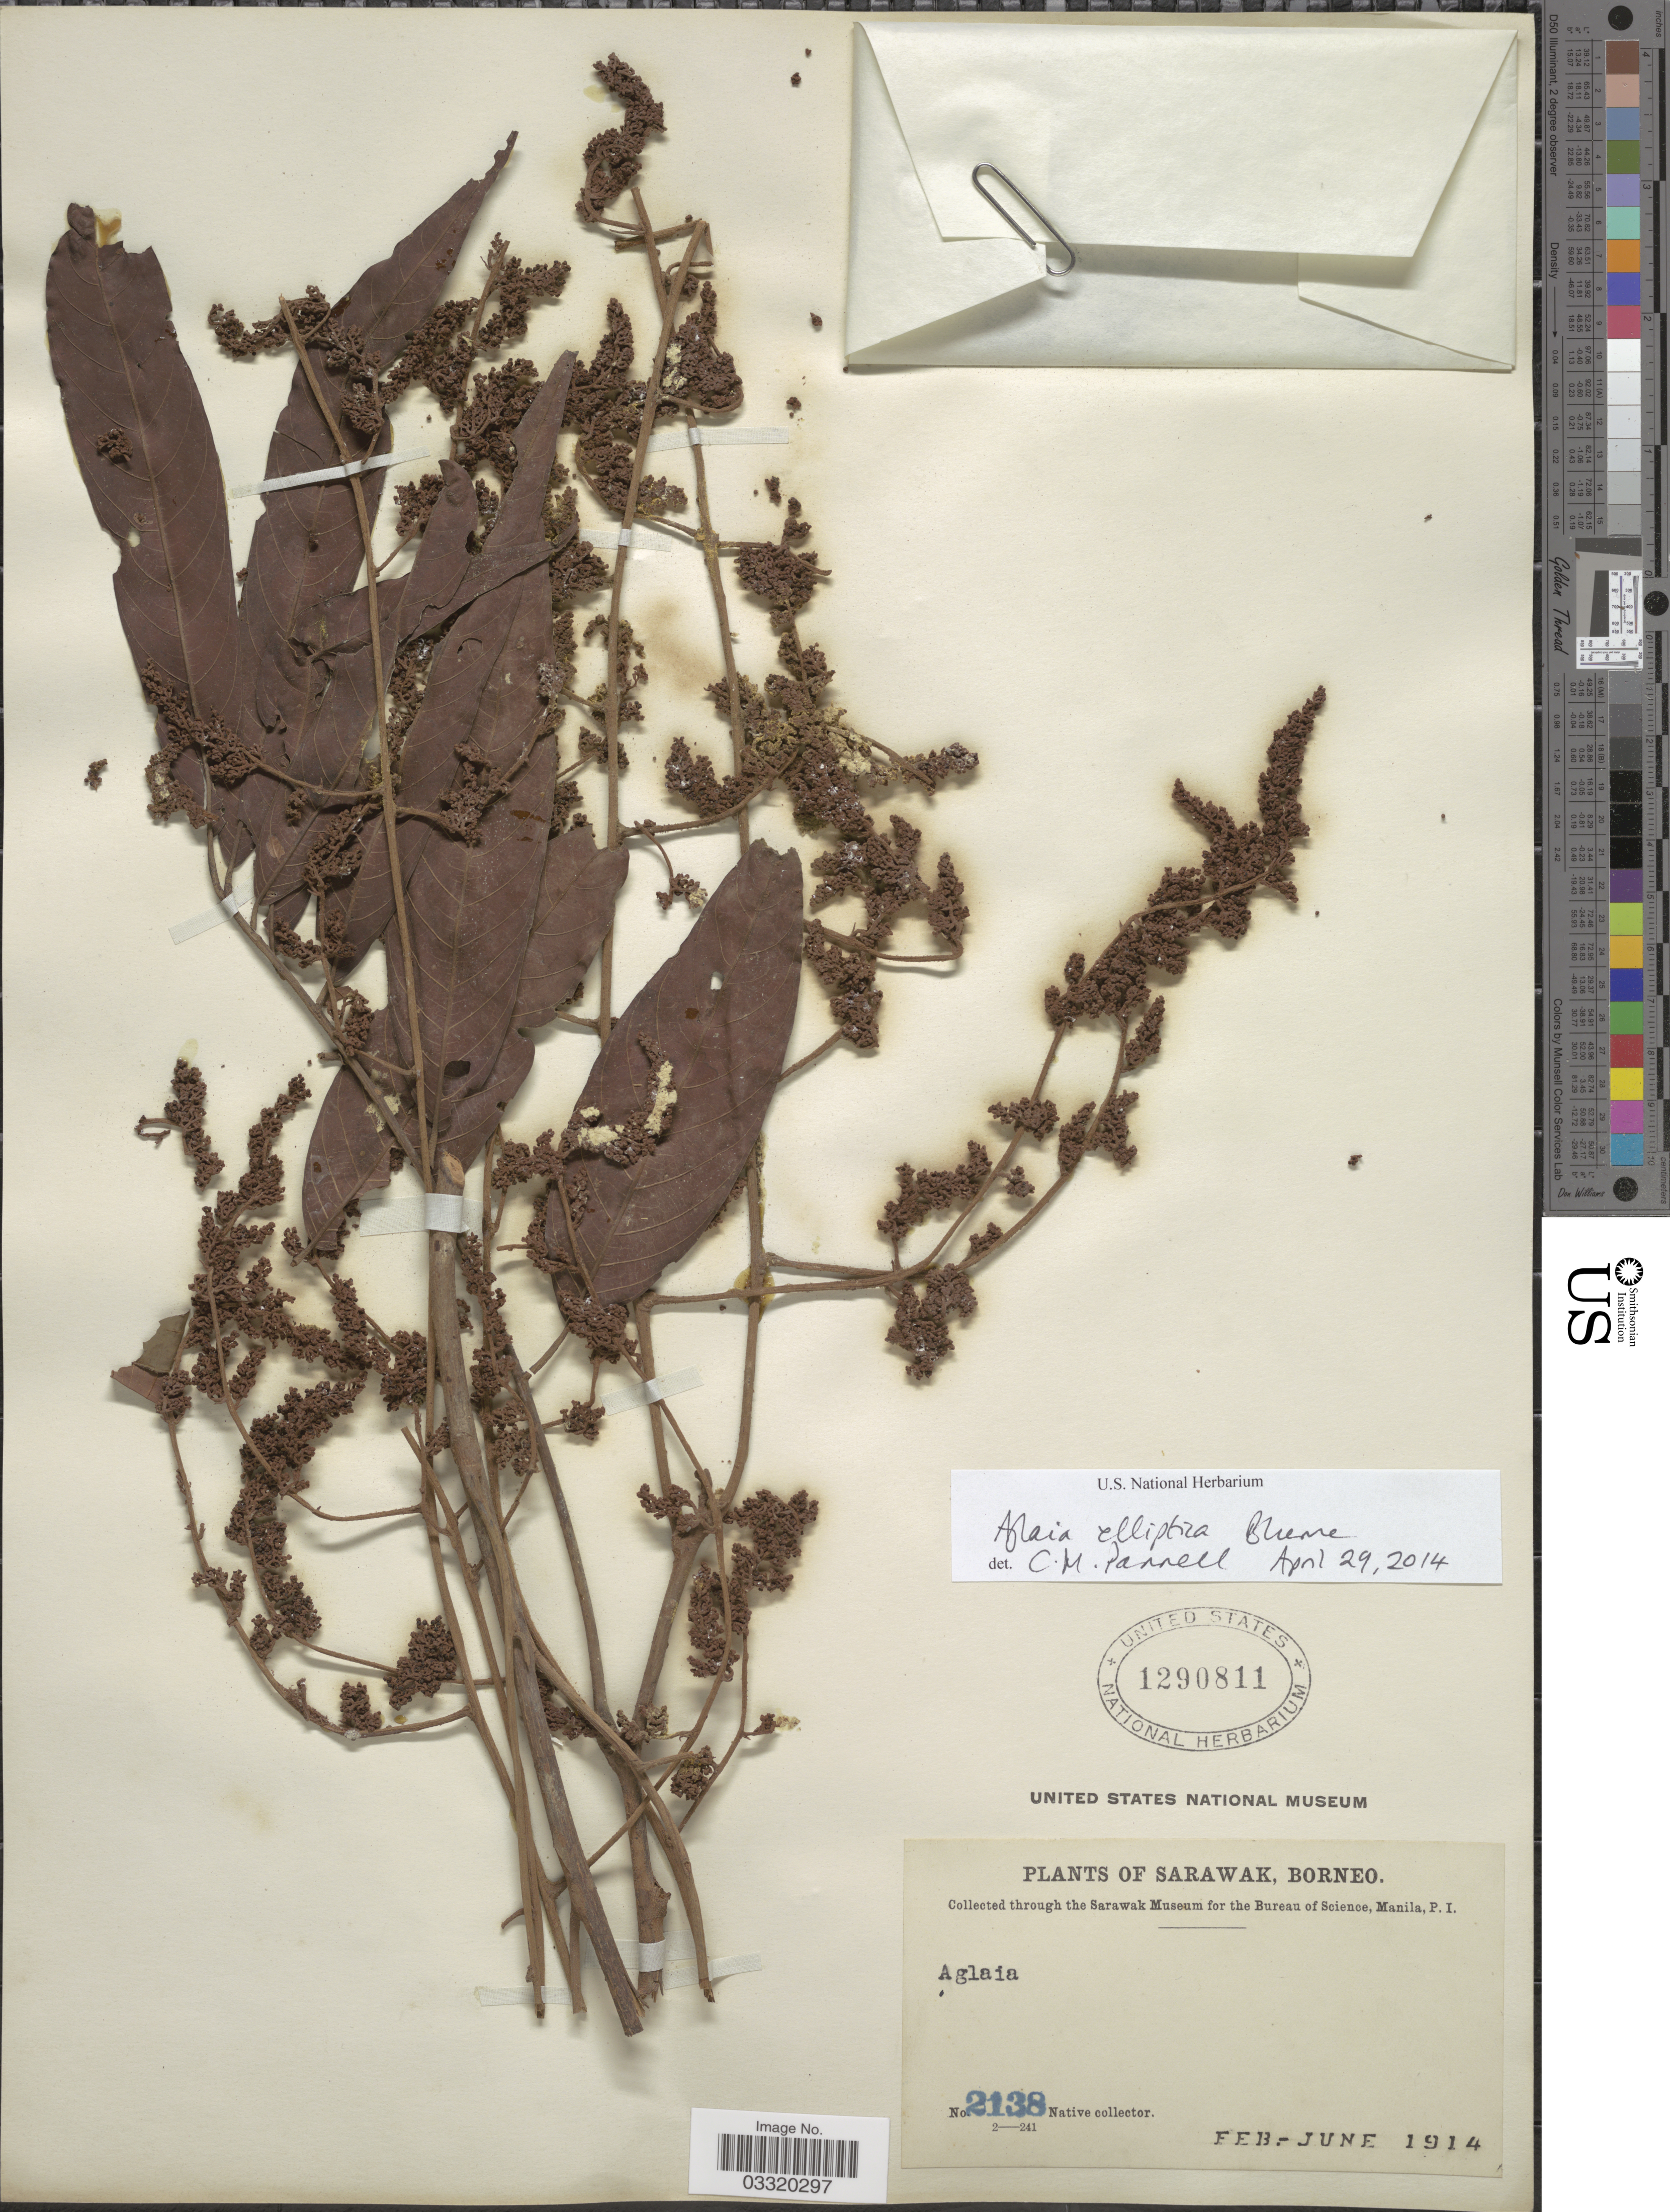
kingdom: Plantae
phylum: Tracheophyta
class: Magnoliopsida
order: Sapindales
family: Meliaceae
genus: Aglaia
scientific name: Aglaia elliptica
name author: Blume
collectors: Native collector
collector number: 2138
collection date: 1914-02/1914-06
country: Malaysia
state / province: Sarawak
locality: Borneo.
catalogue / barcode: US 1290811